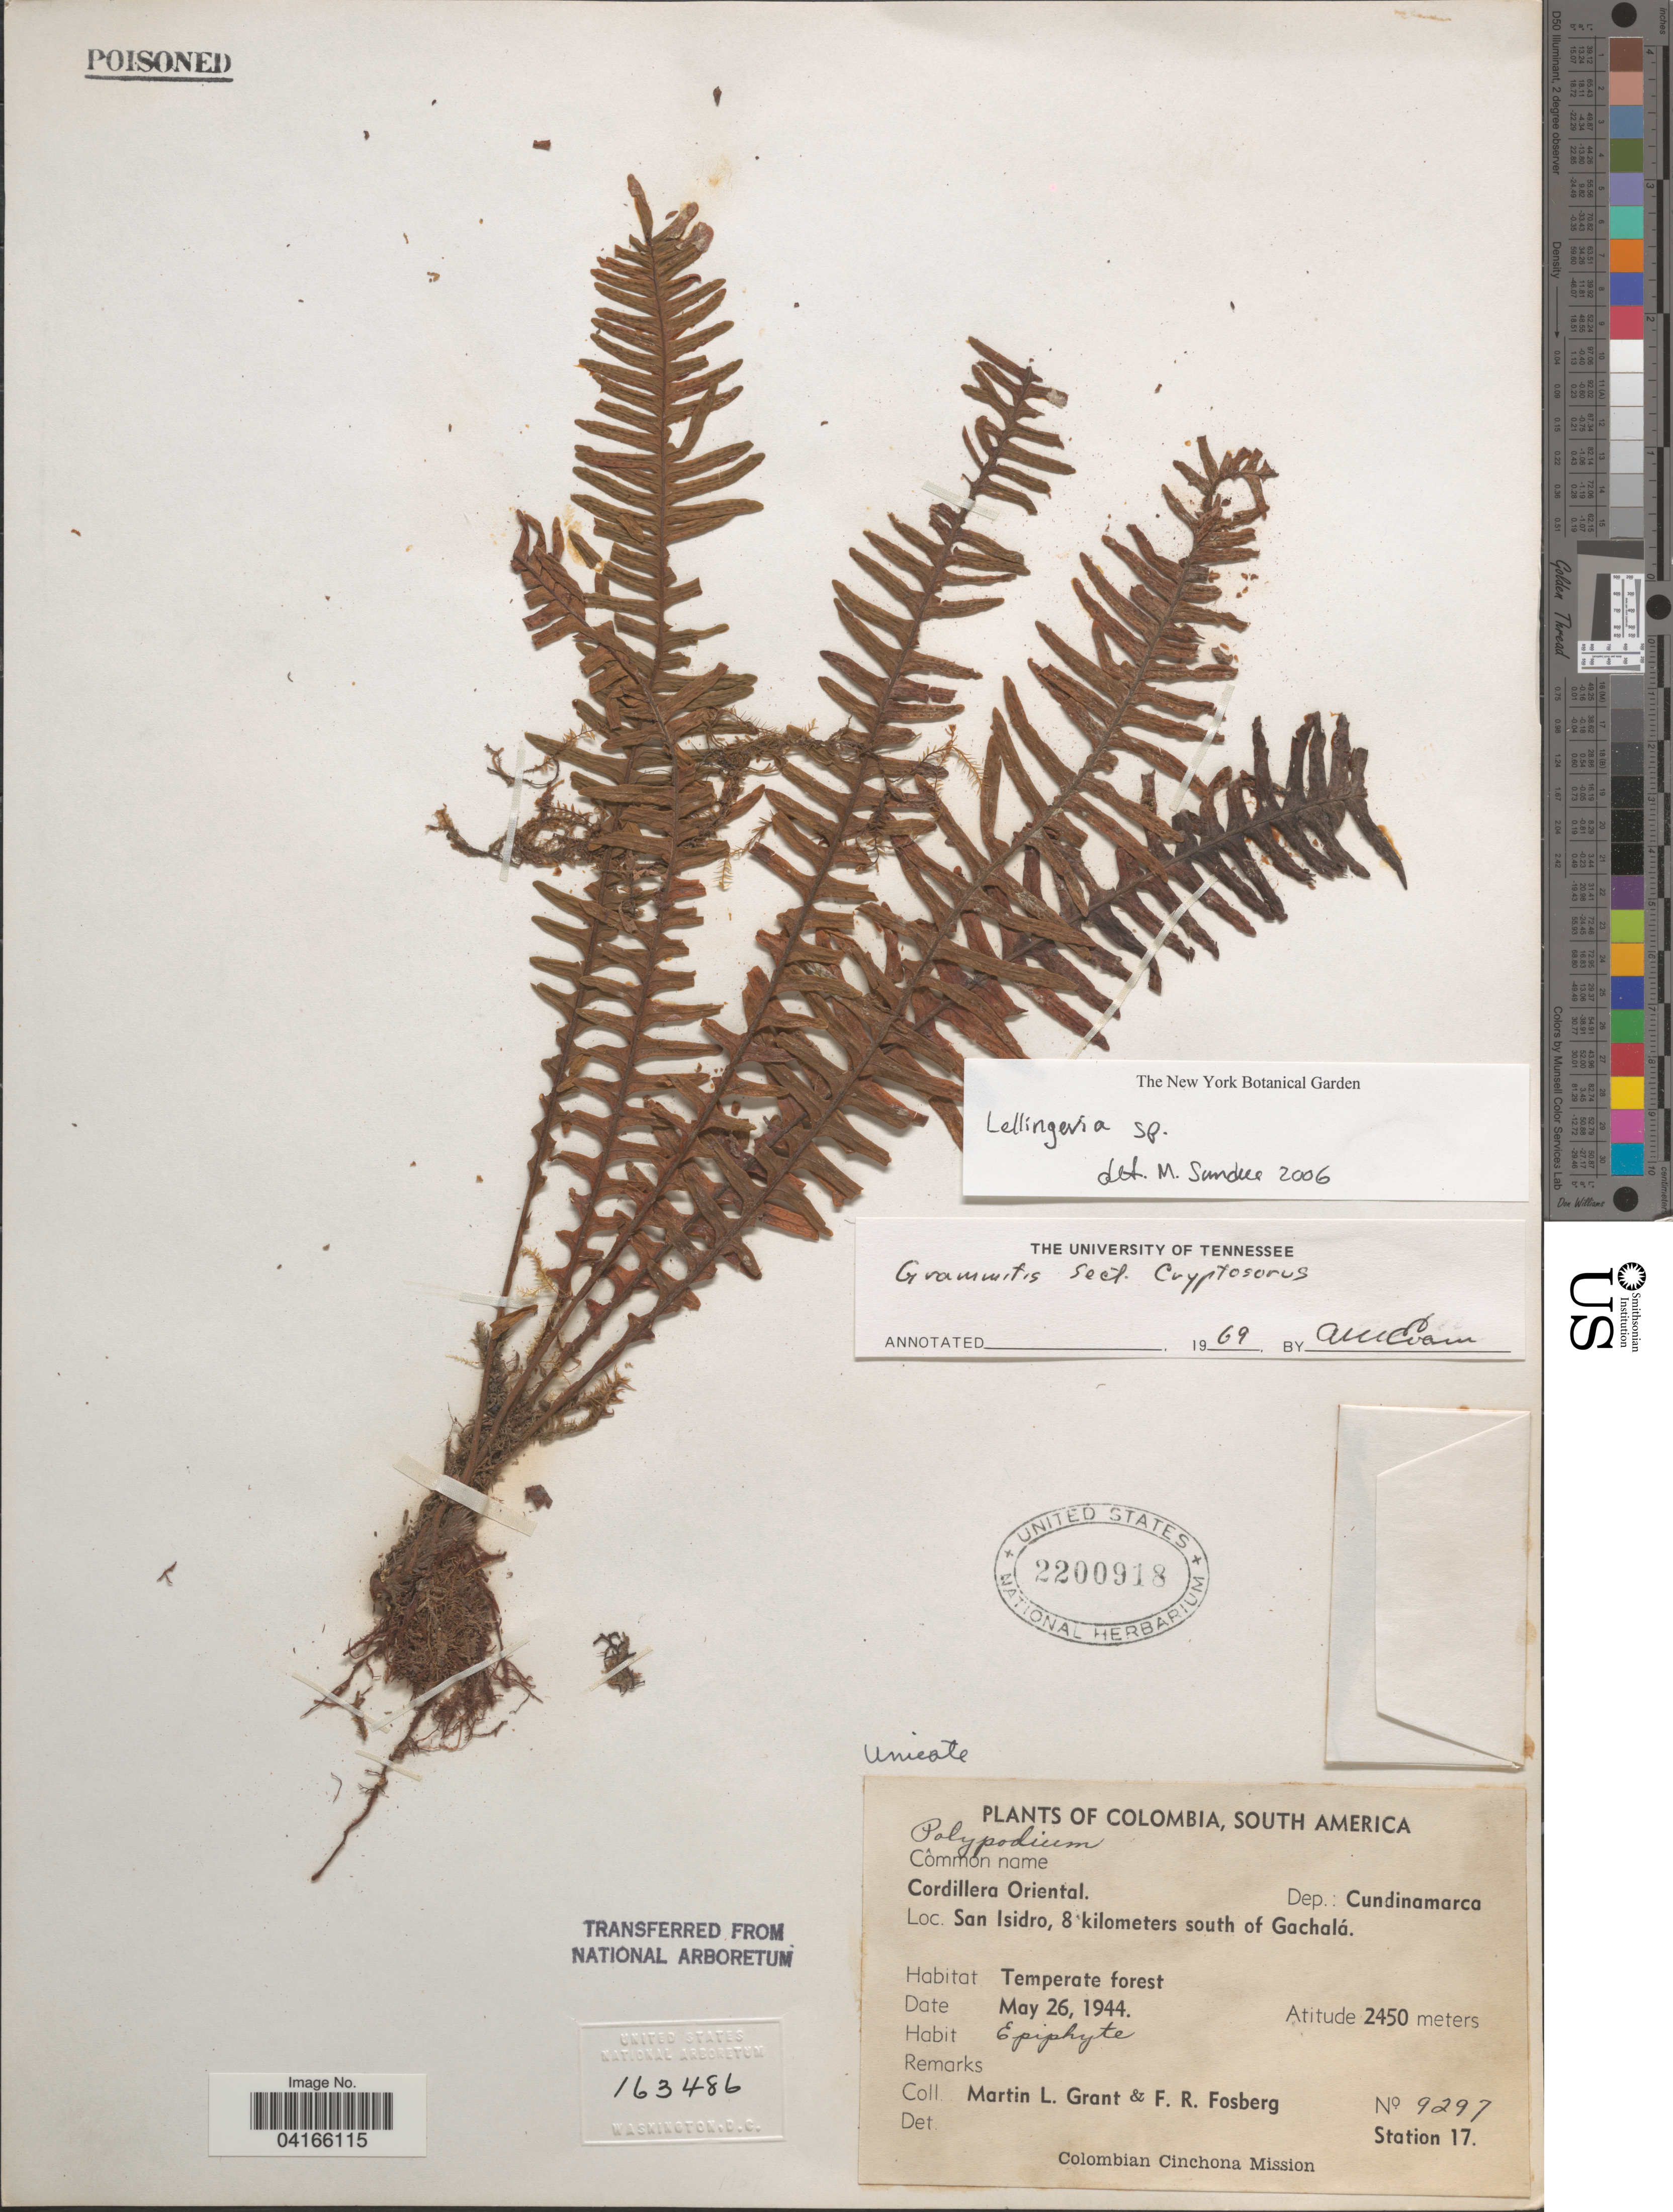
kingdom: Plantae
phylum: Tracheophyta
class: Polypodiopsida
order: Polypodiales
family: Polypodiaceae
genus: Lellingeria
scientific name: Lellingeria sp.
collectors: M. L. Grant & F. R. Fosberg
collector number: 9297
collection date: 1944-05-26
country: Colombia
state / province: Cundinamarca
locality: Colombian Cinchona Mission. Station 17. Cordillera Oriental. Dep.: Cundinamarca. San Isidro, 8 kilometers south of Gachalá.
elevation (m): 2450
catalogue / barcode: US 2200918